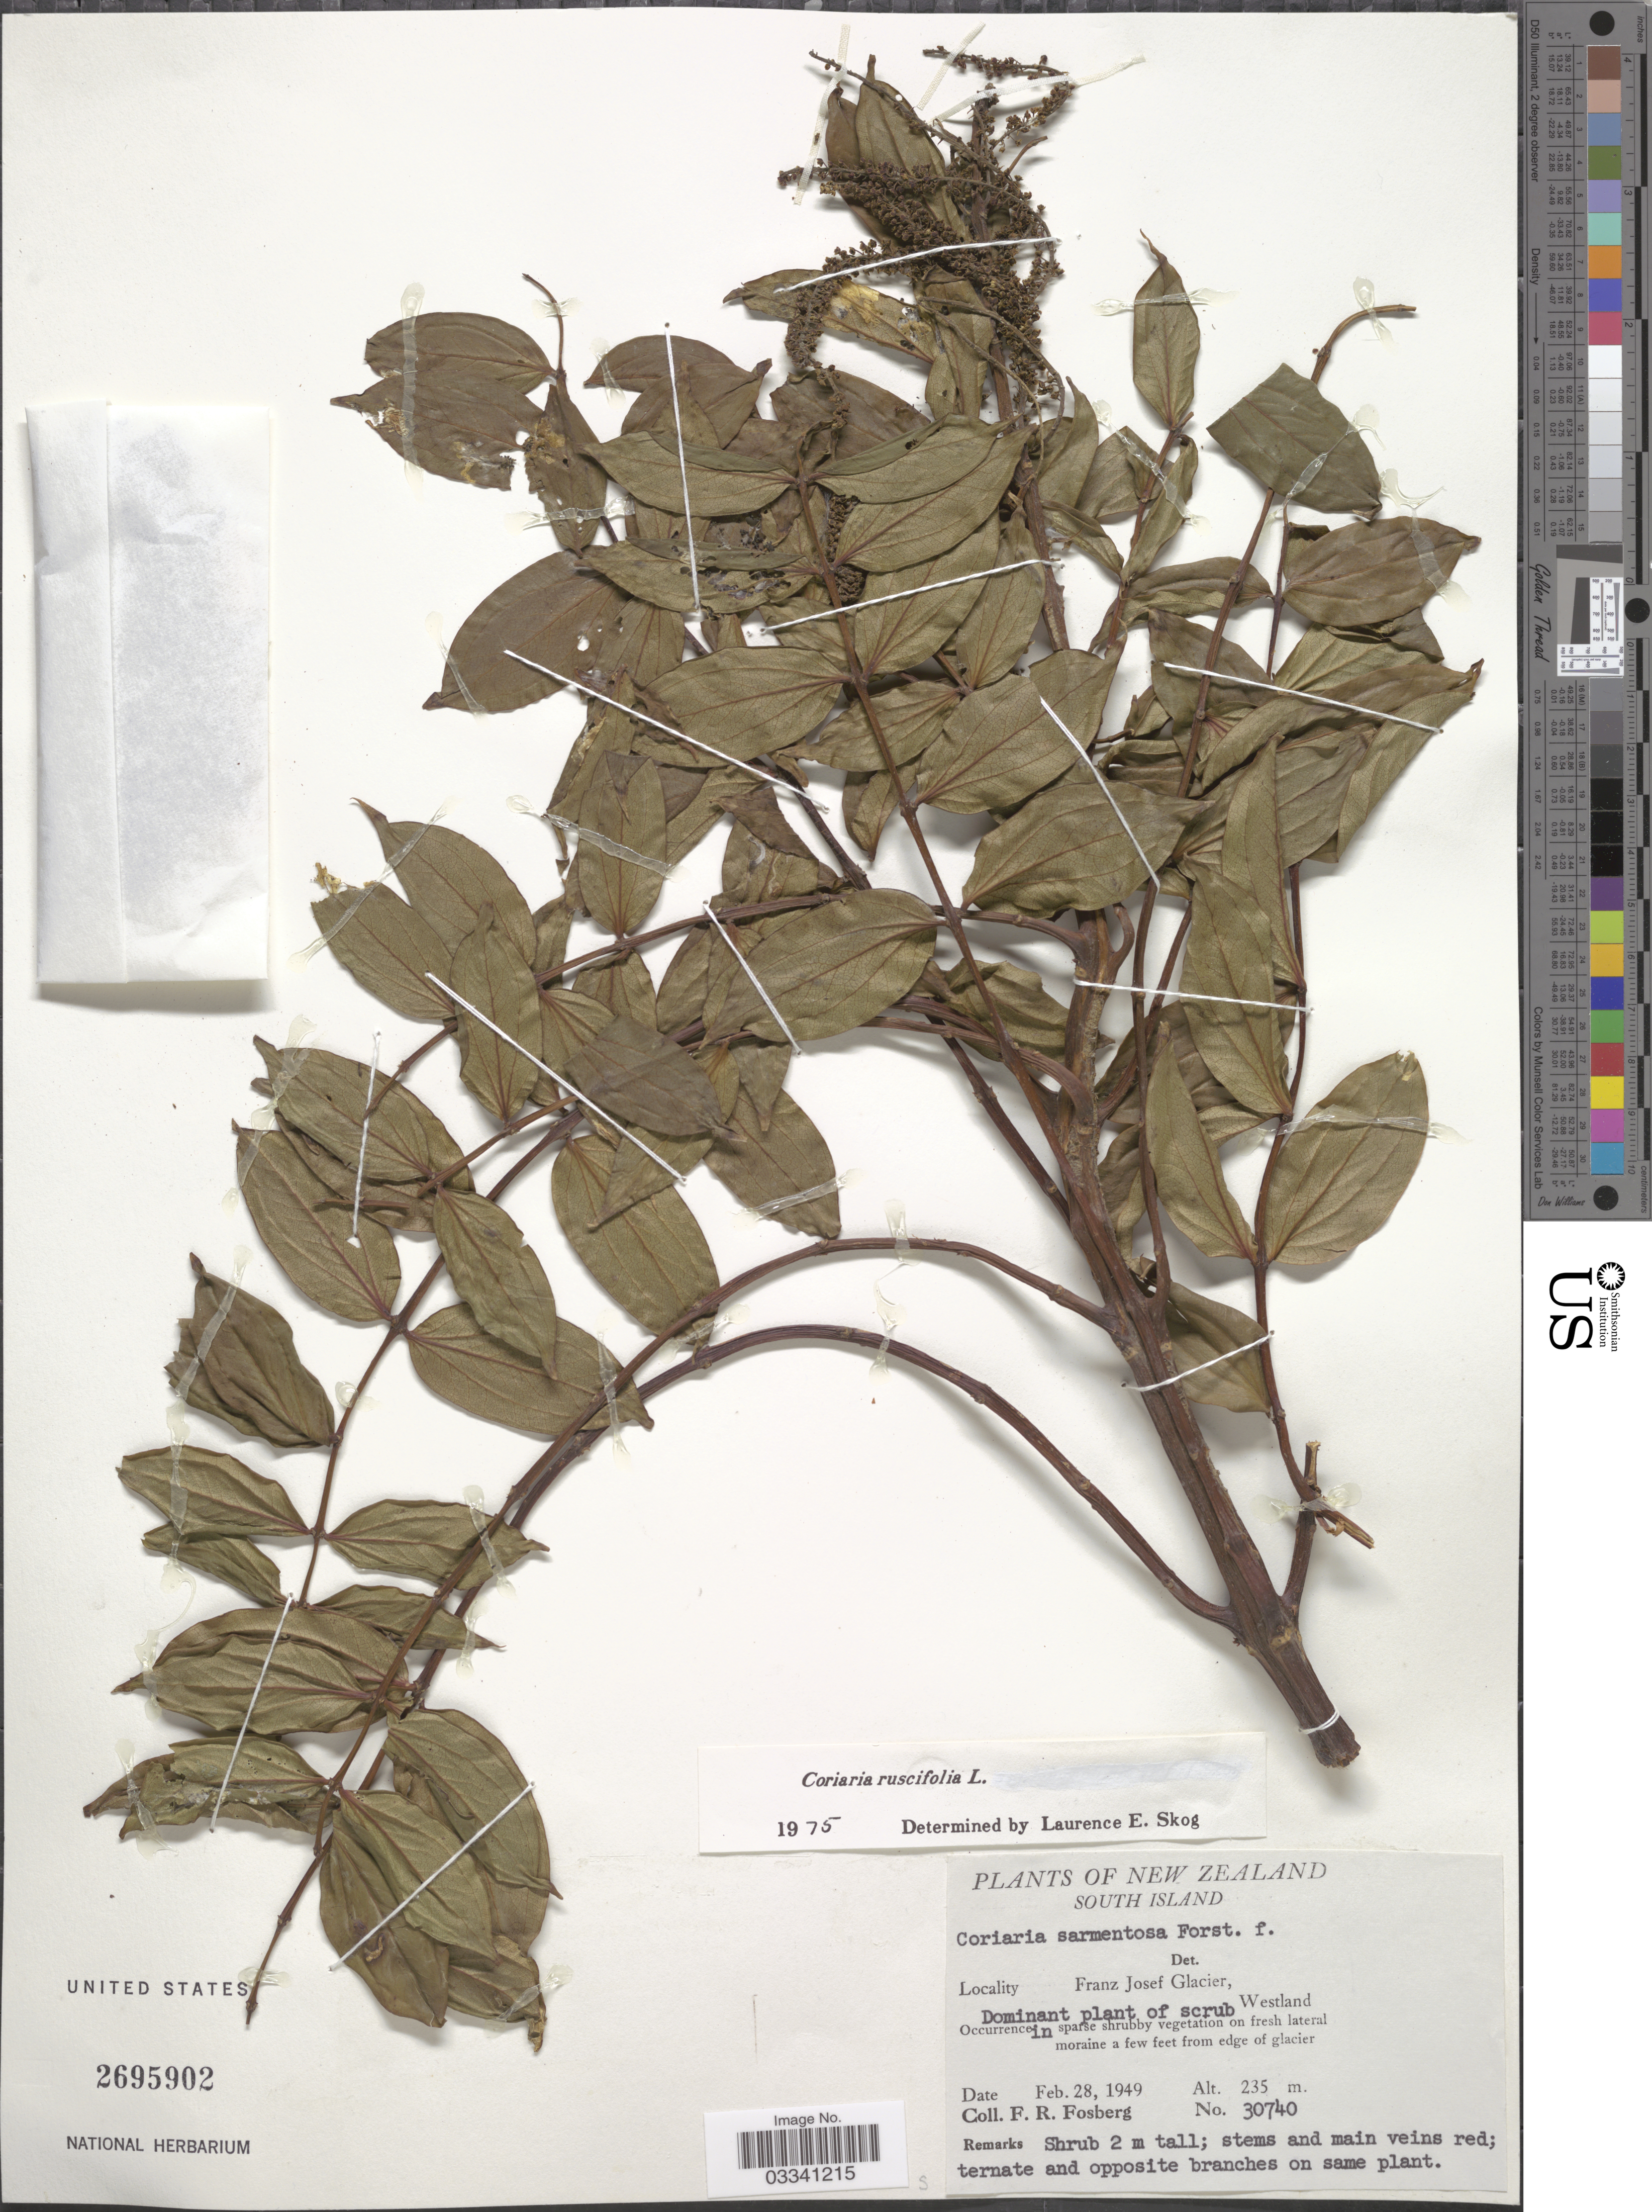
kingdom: Plantae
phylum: Tracheophyta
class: Magnoliopsida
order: Cucurbitales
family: Coriariaceae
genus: Coriaria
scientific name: Coriaria ruscifolia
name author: L.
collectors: F. R. Fosberg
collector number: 30740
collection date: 1949-02-28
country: New Zealand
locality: South Island. Franz Josef Glacier, Westland.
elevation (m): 235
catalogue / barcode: US 2695902